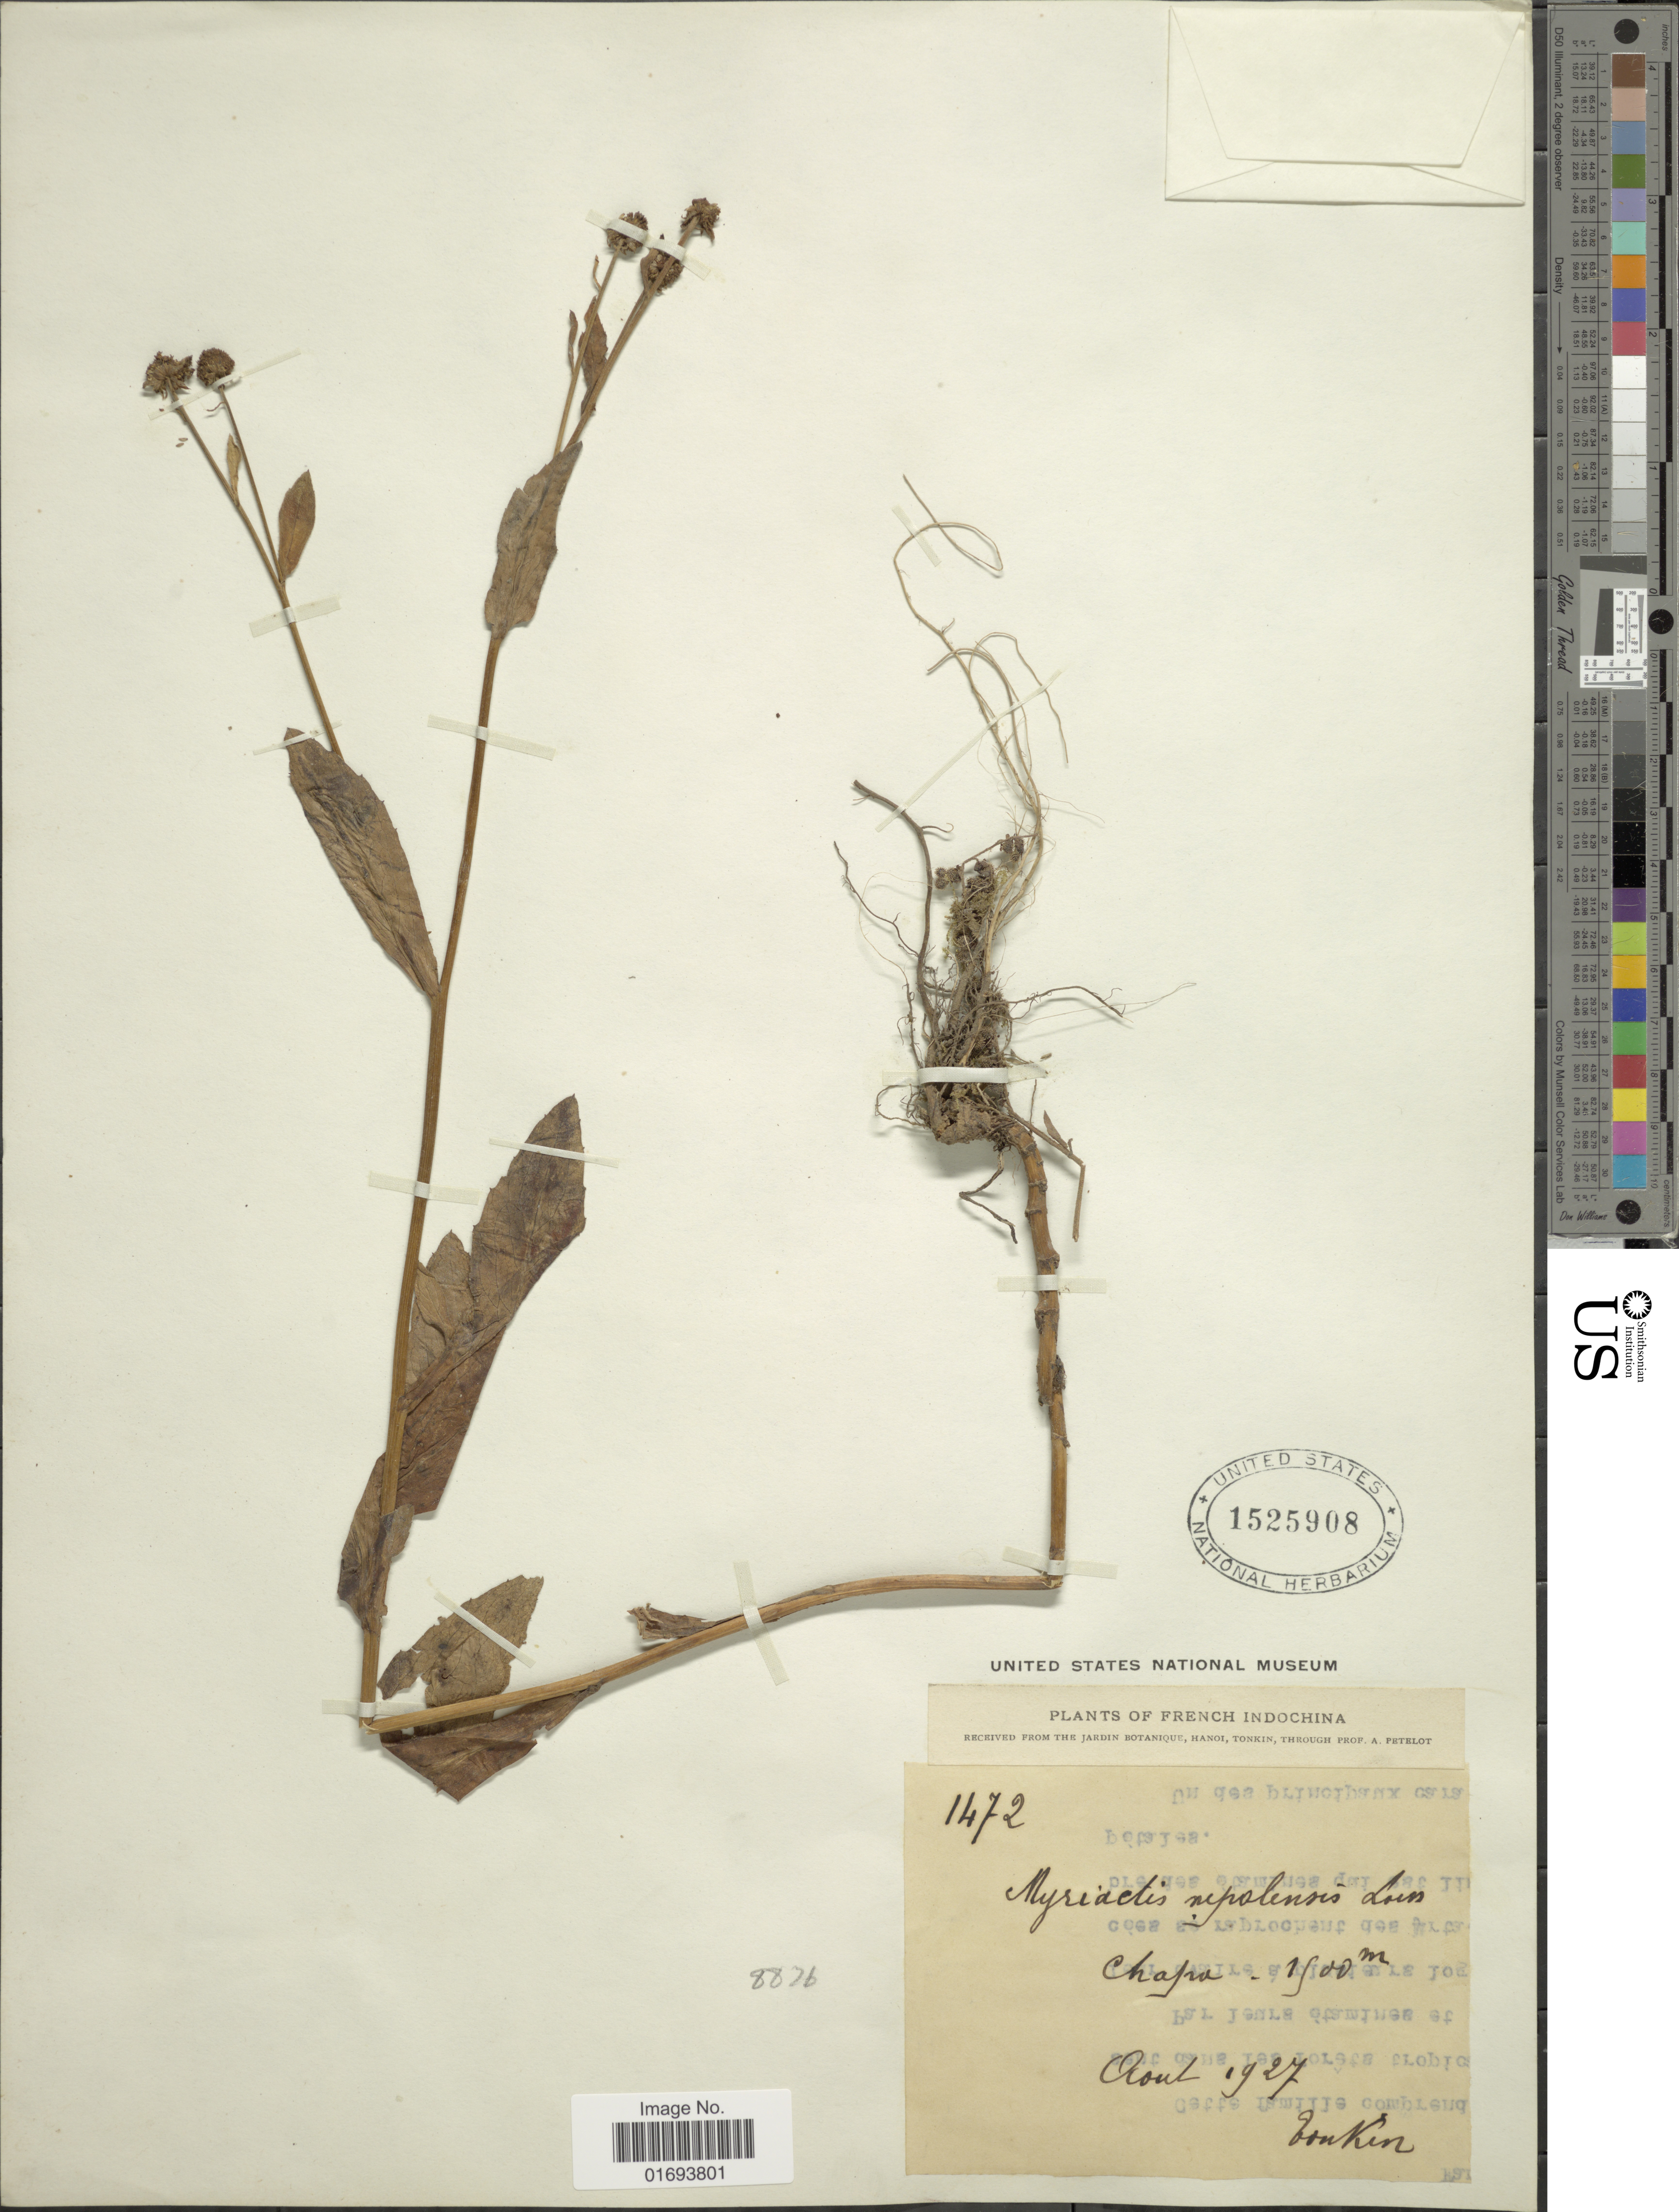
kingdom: Plantae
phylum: Tracheophyta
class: Magnoliopsida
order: Asterales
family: Asteraceae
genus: Myriactis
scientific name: Myriactis nepalensis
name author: Less.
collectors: A. Petelot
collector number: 1472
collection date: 1927-08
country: Vietnam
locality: Tonkin. Chapa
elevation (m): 1900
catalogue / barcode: US 1525908